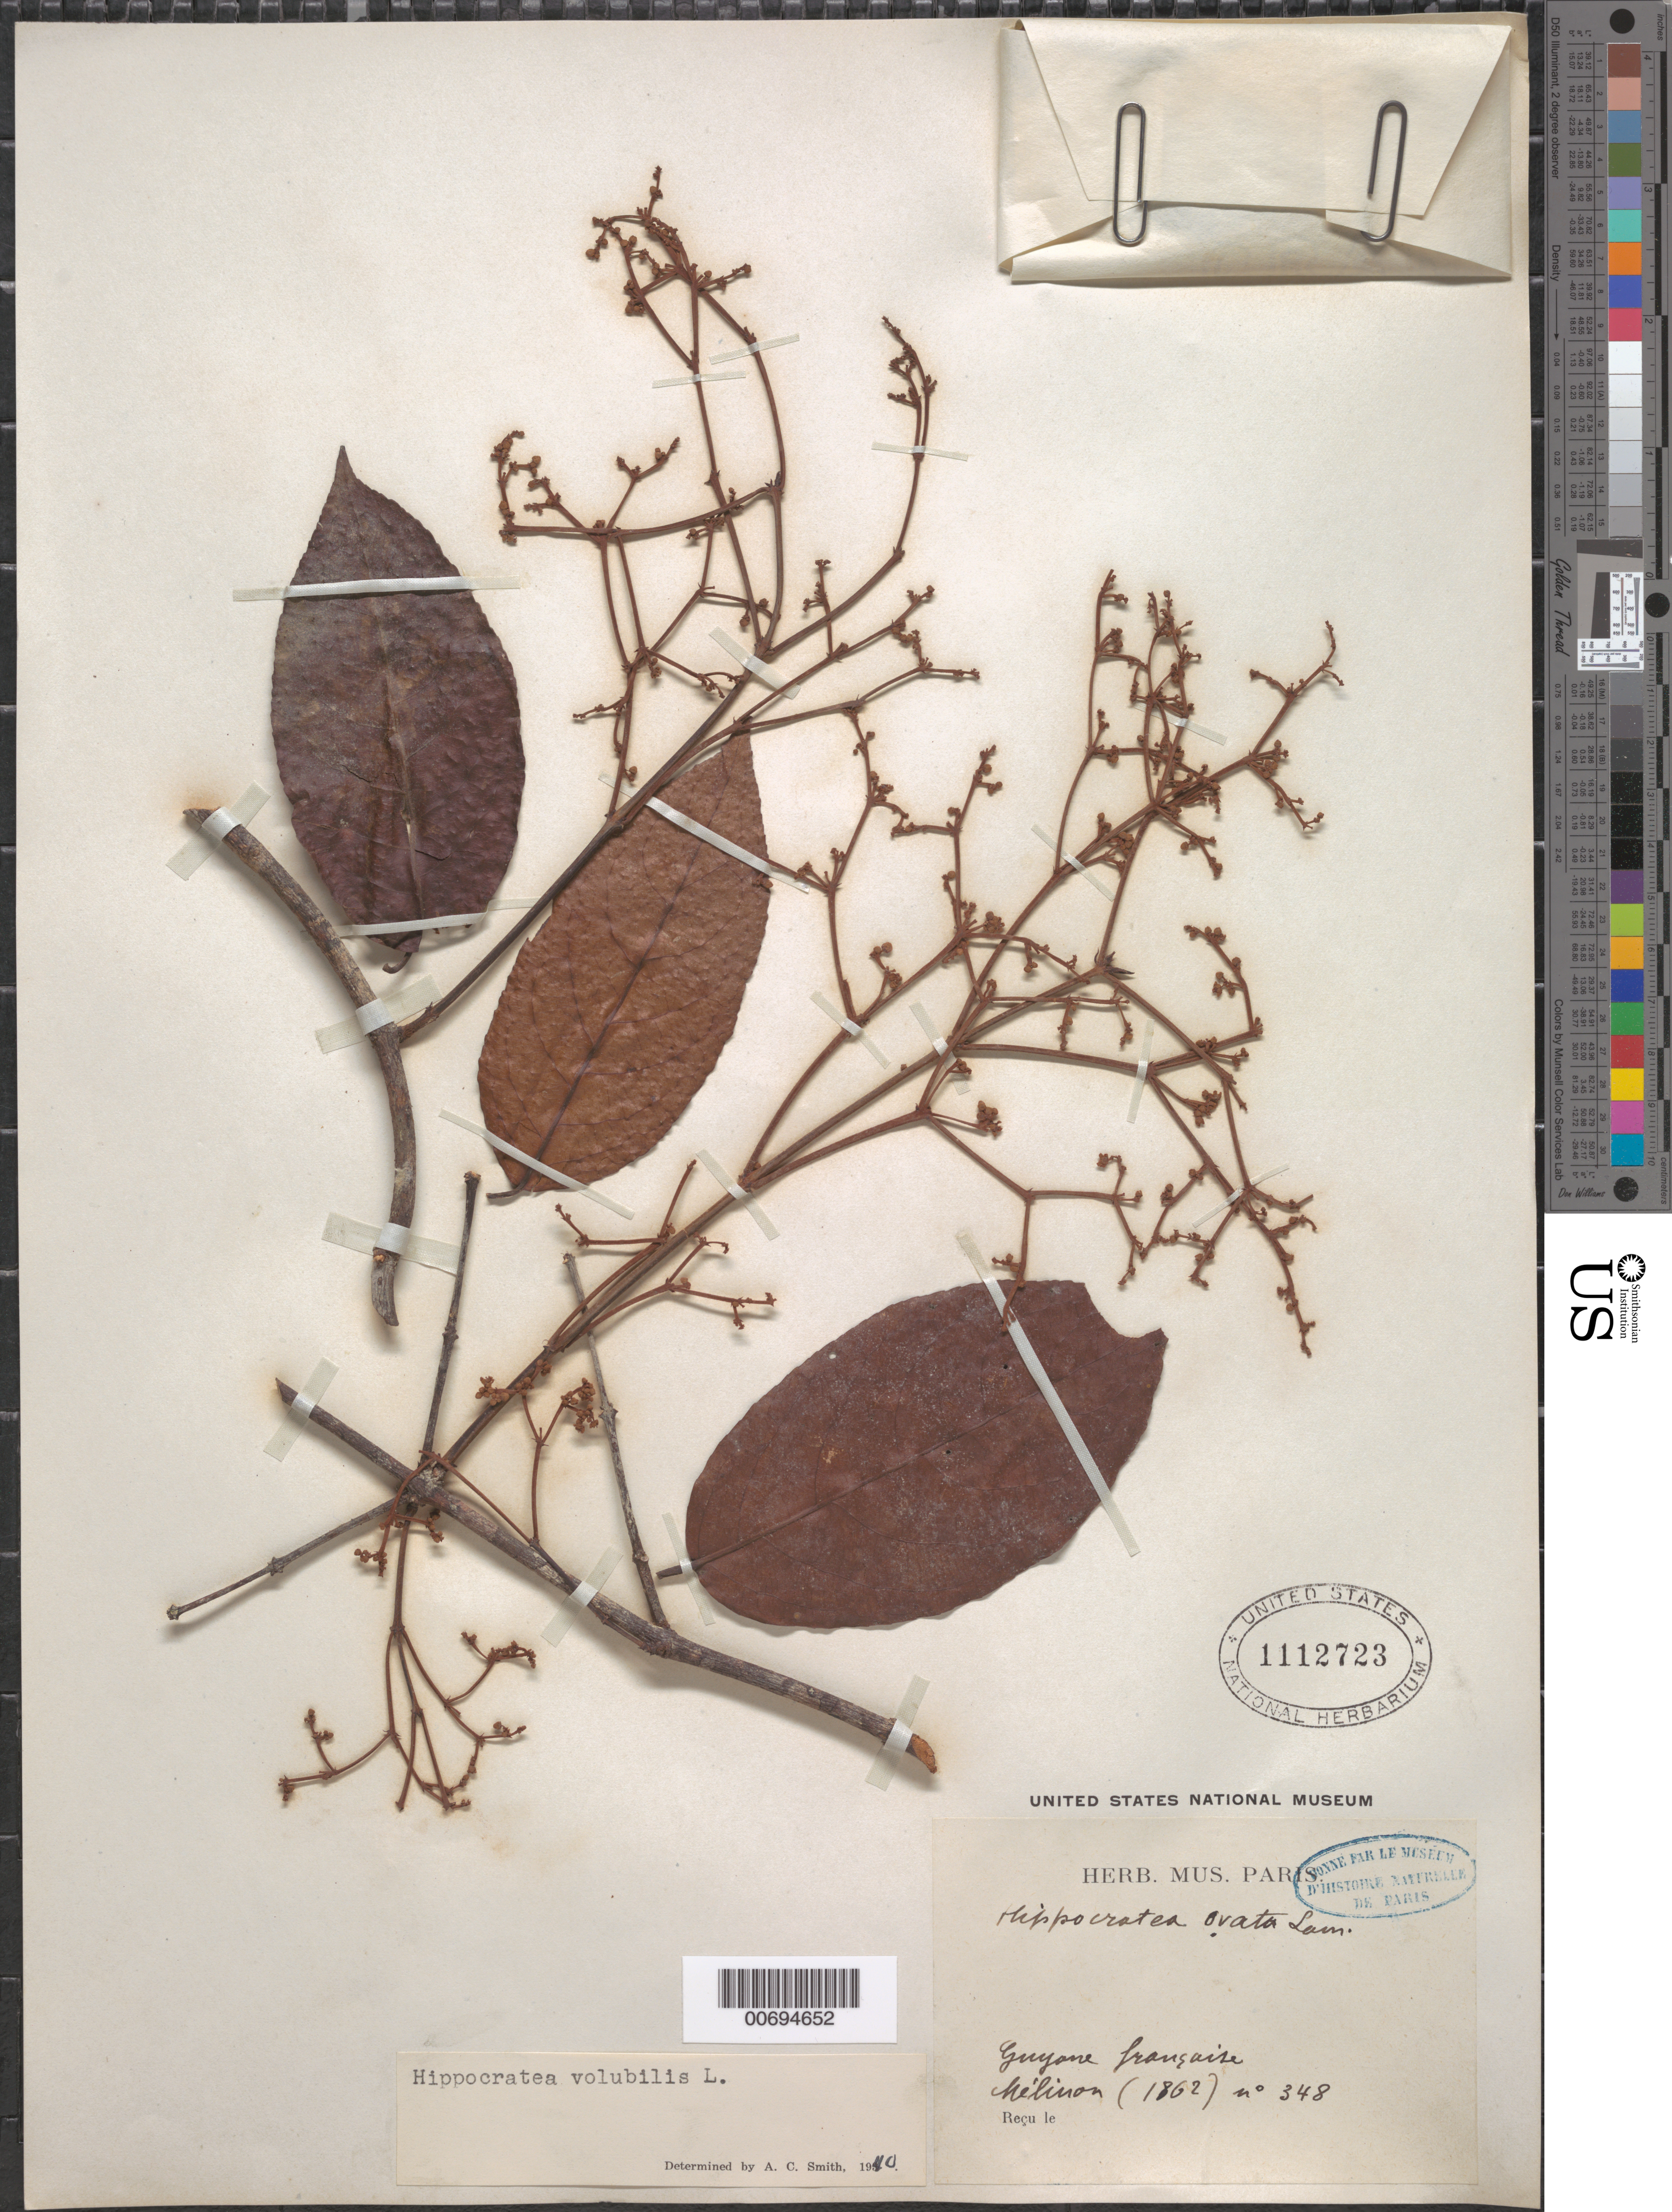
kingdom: Plantae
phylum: Tracheophyta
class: Magnoliopsida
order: Celastrales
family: Celastraceae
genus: Hippocratea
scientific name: Hippocratea volubilis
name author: L.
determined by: Smith, A. C.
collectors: E. Mélinon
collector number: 348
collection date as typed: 1862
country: French Guiana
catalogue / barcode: US 1112723